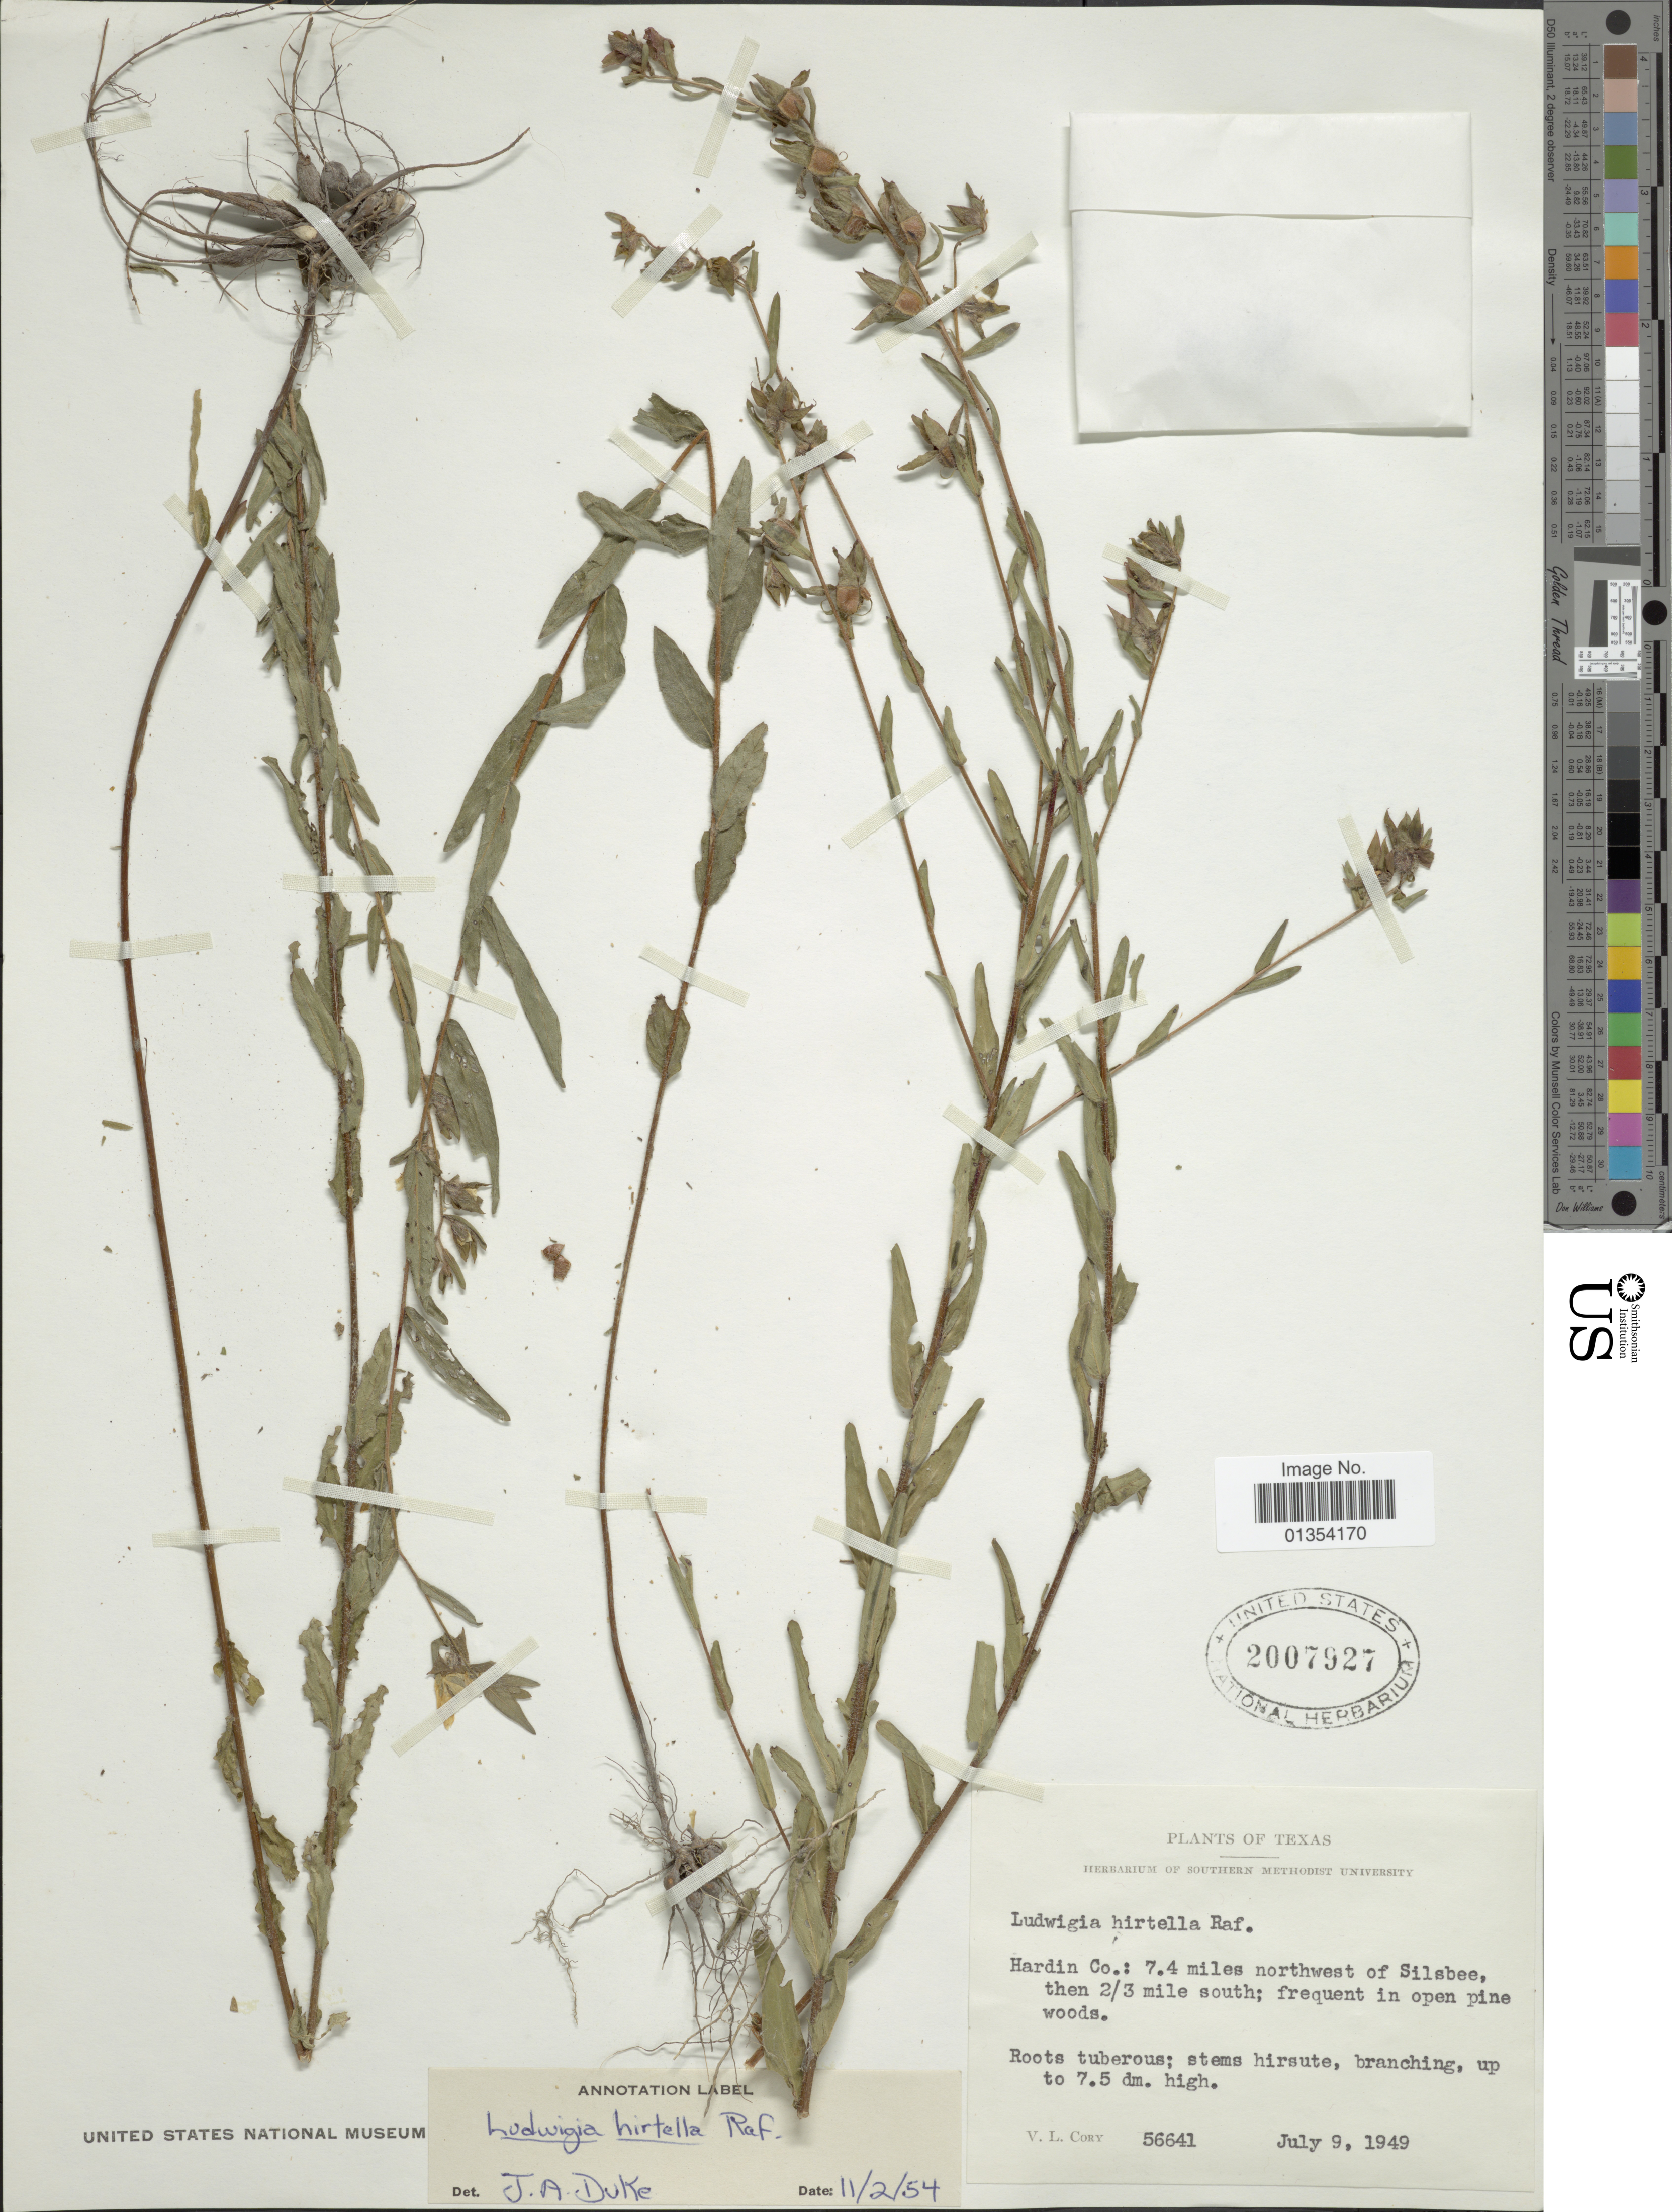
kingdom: Plantae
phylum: Tracheophyta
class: Magnoliopsida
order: Myrtales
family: Onagraceae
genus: Ludwigia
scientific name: Ludwigia hirtella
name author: Raf.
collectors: V. Cory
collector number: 56641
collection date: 1949-07-09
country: United States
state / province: Texas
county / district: Hardin County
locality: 7.4 miles northwest of Silsbee, then 2/3 mile south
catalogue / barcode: US 2007927